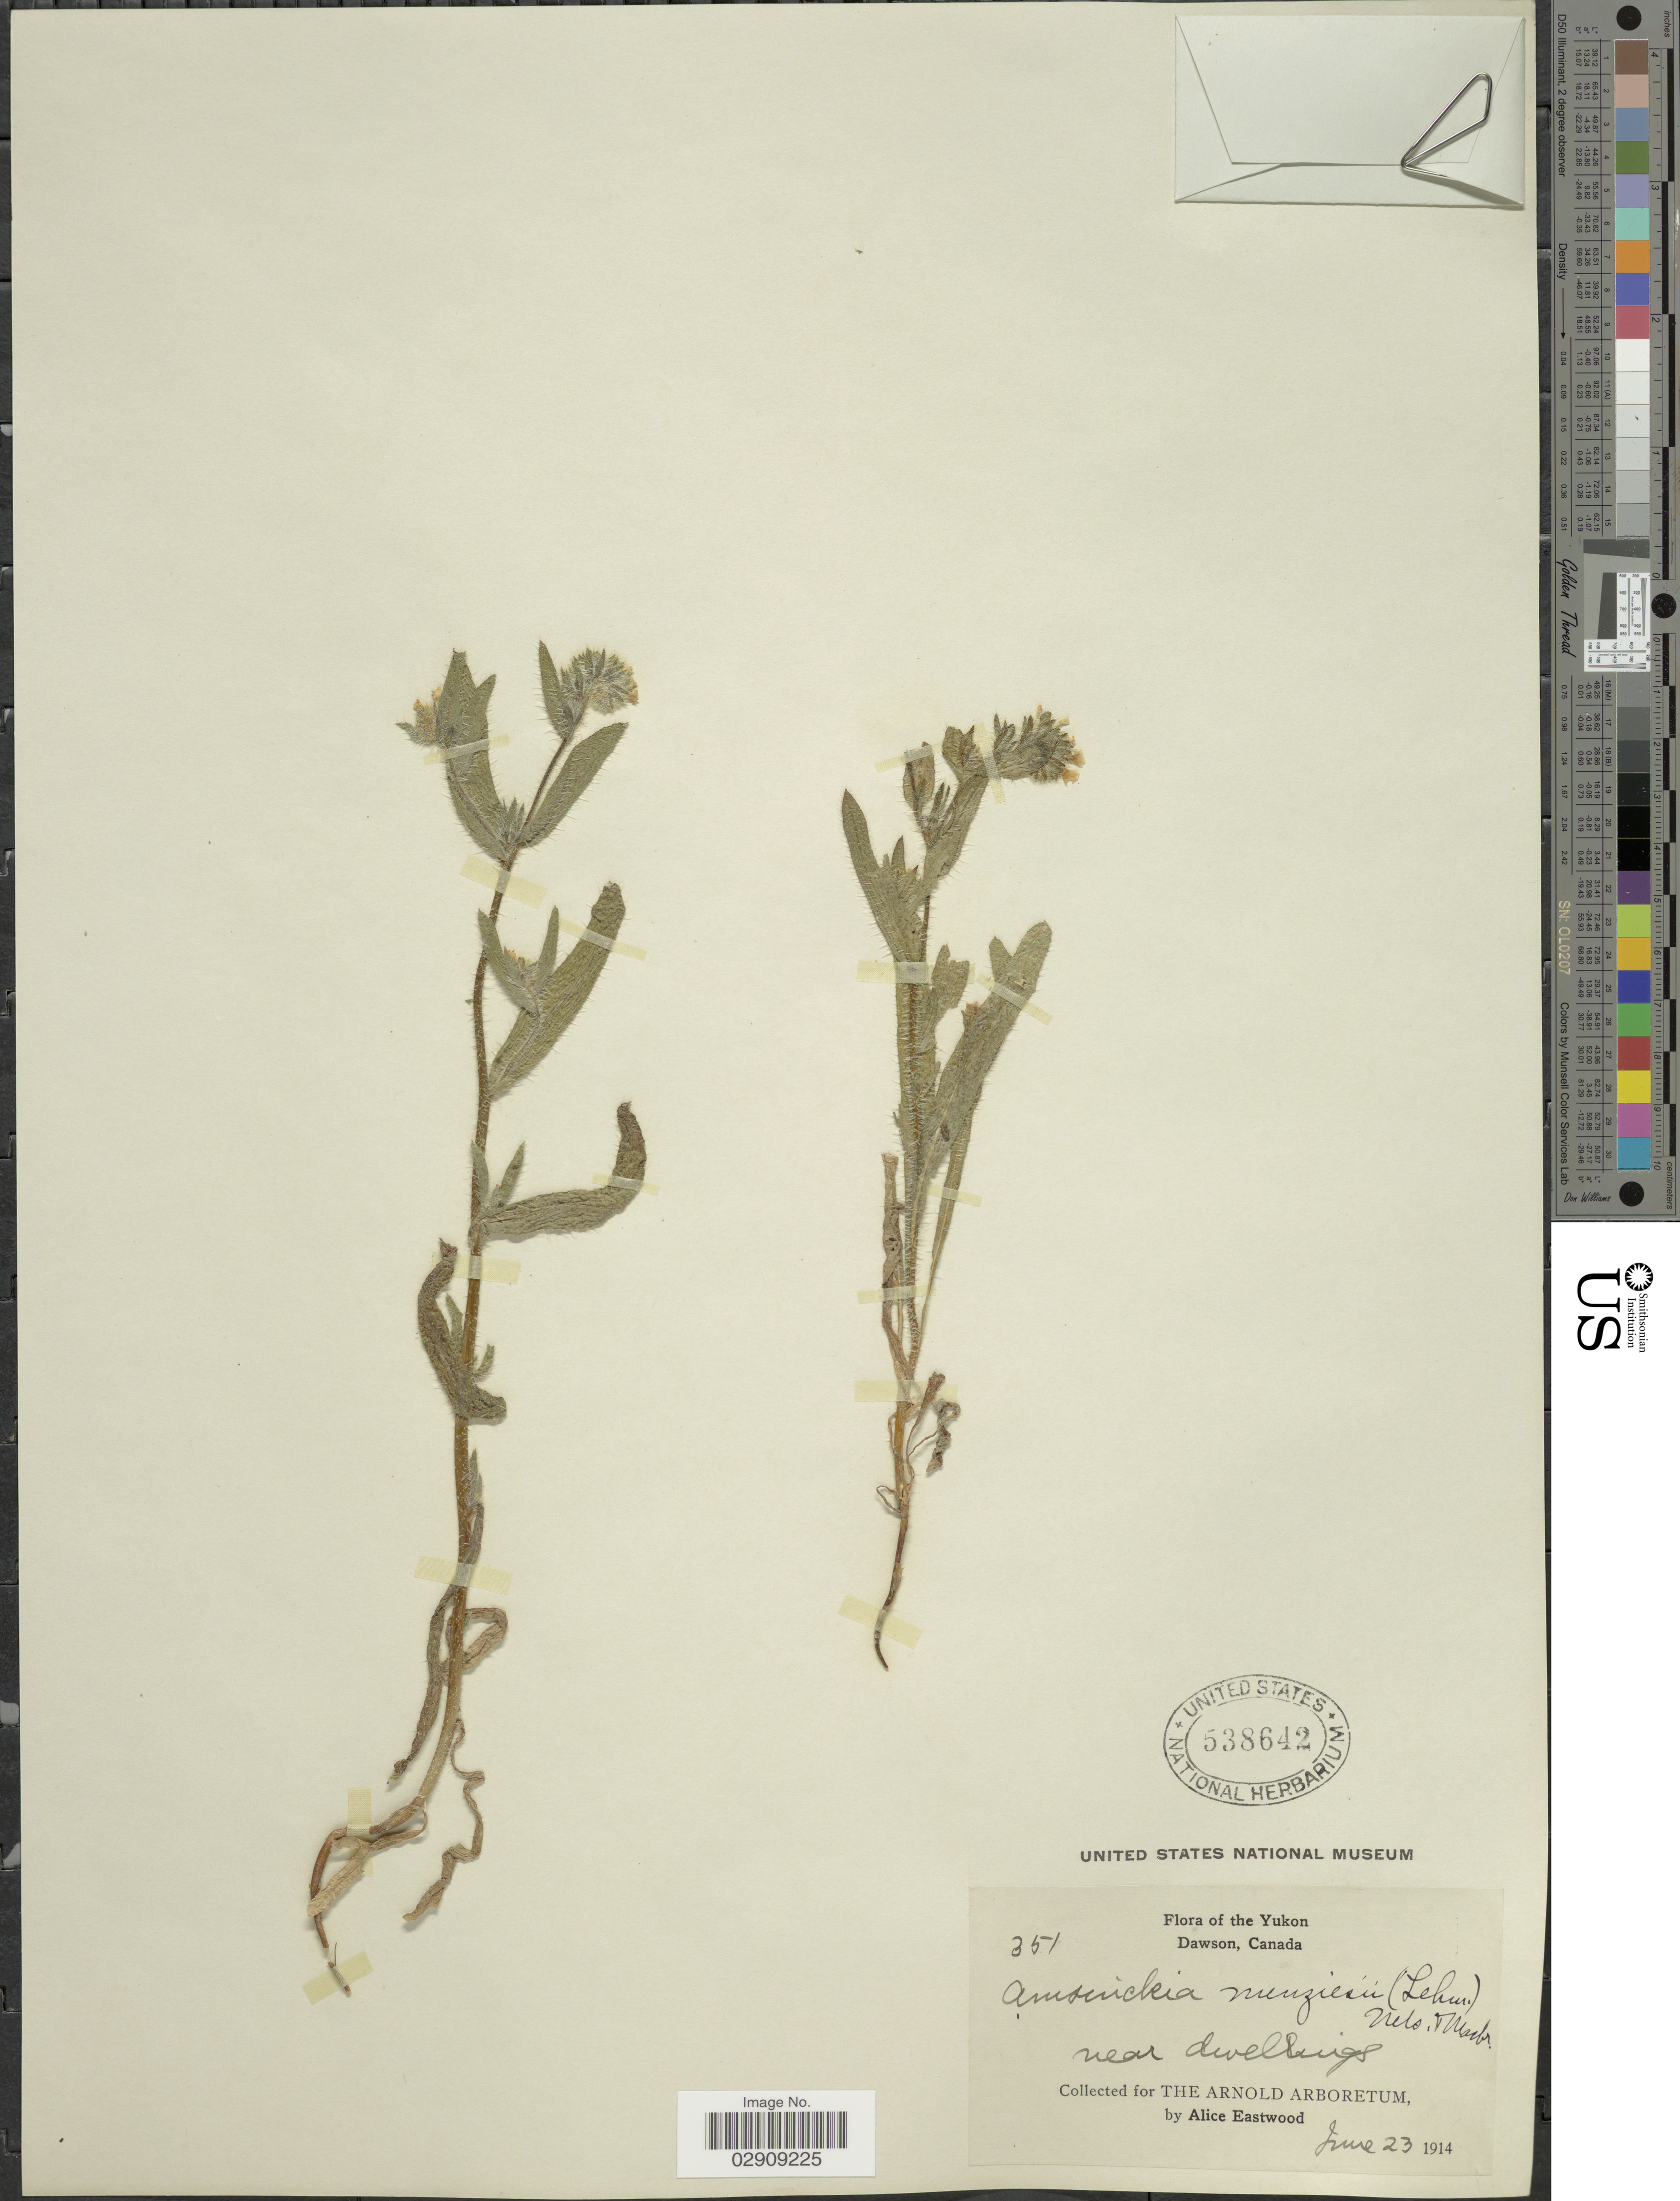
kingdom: Plantae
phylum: Tracheophyta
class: Magnoliopsida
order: Boraginales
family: Boraginaceae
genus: Amsinckia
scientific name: Amsinckia menziesii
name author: A. Nelson & J.F. Macbr.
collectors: A. Eastwood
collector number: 351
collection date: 1914-06-23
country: Canada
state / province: Yukon Territory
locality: Yukon. Dawson. Near dwellings.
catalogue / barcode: US 538642